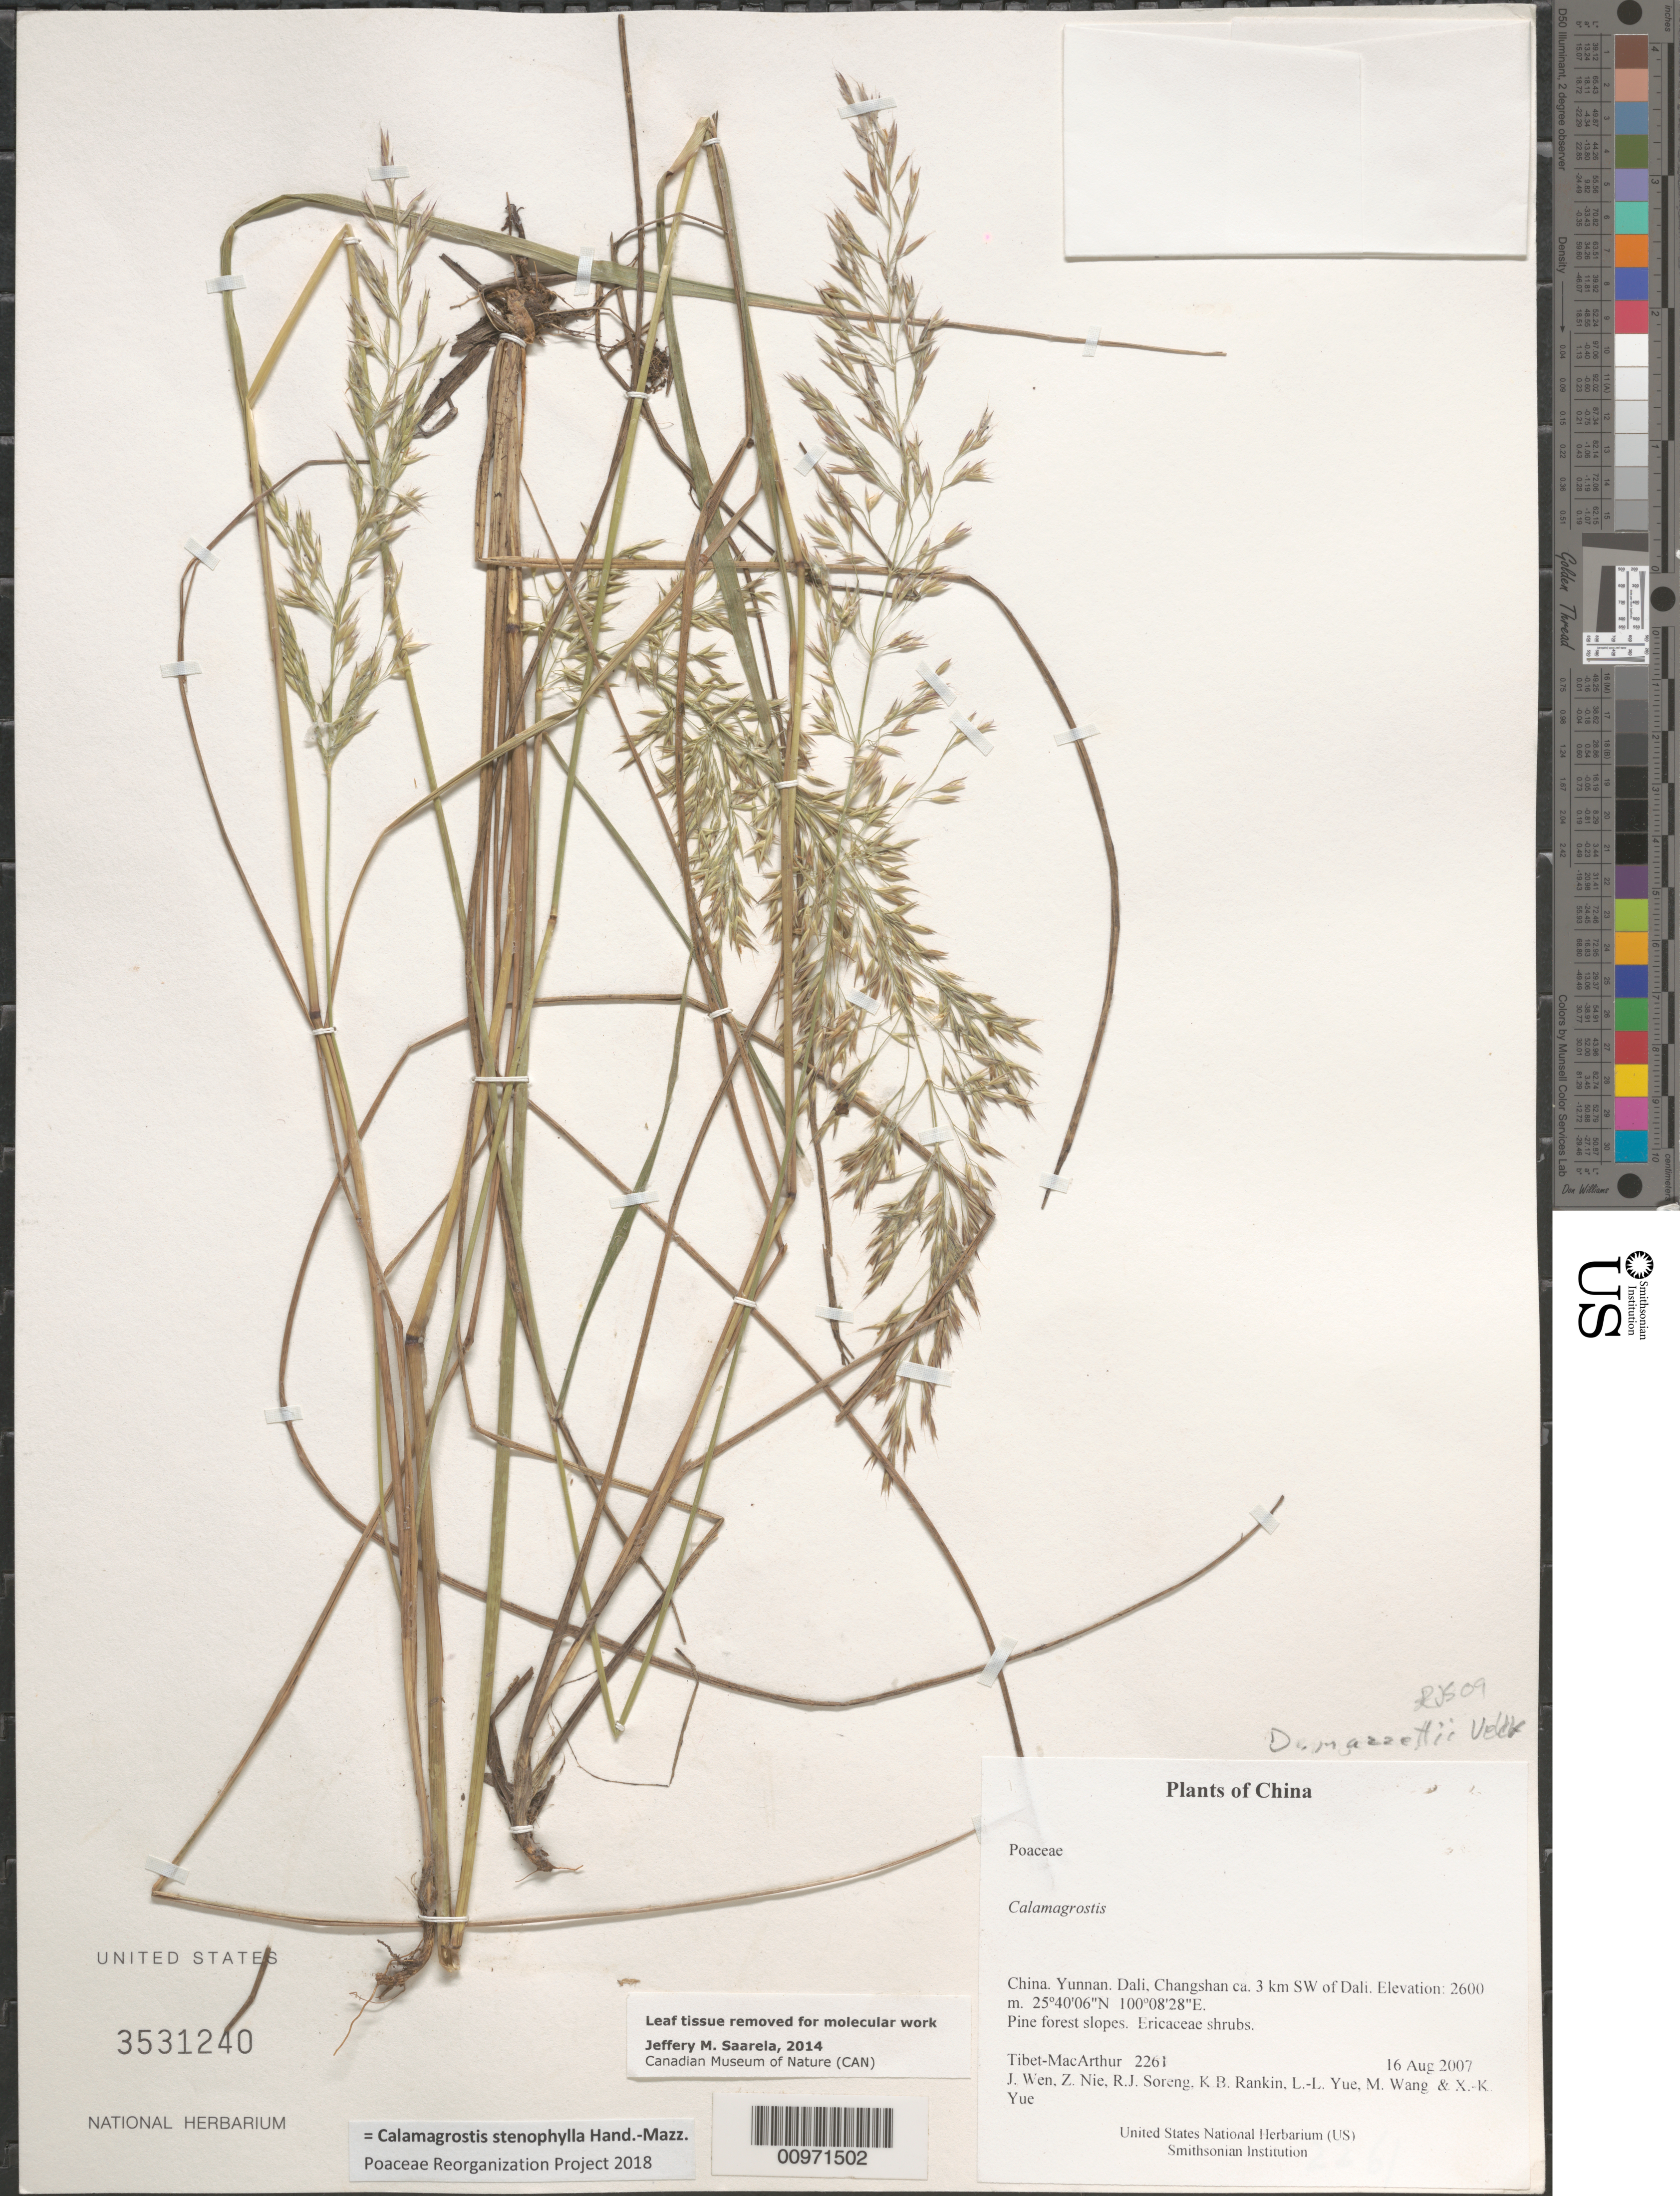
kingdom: Plantae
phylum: Tracheophyta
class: Liliopsida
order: Poales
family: Poaceae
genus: Calamagrostis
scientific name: Calamagrostis stenophylla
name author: Hand.-Mazz.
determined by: Poaceae Reorganization Project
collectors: Tibet-MacArthur, J. Wen, Z. Nie, R. J. Soreng, K. Rankin, L. Yue, M. Wang & X. Yue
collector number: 2261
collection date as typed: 16 Aug 2007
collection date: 2007-08-16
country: China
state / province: Yunnan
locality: Dali, Changshan ca. 3 km SW of Dali.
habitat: Pine forest slopes. Ericaceae shrubs.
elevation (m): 2600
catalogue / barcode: US 3531240